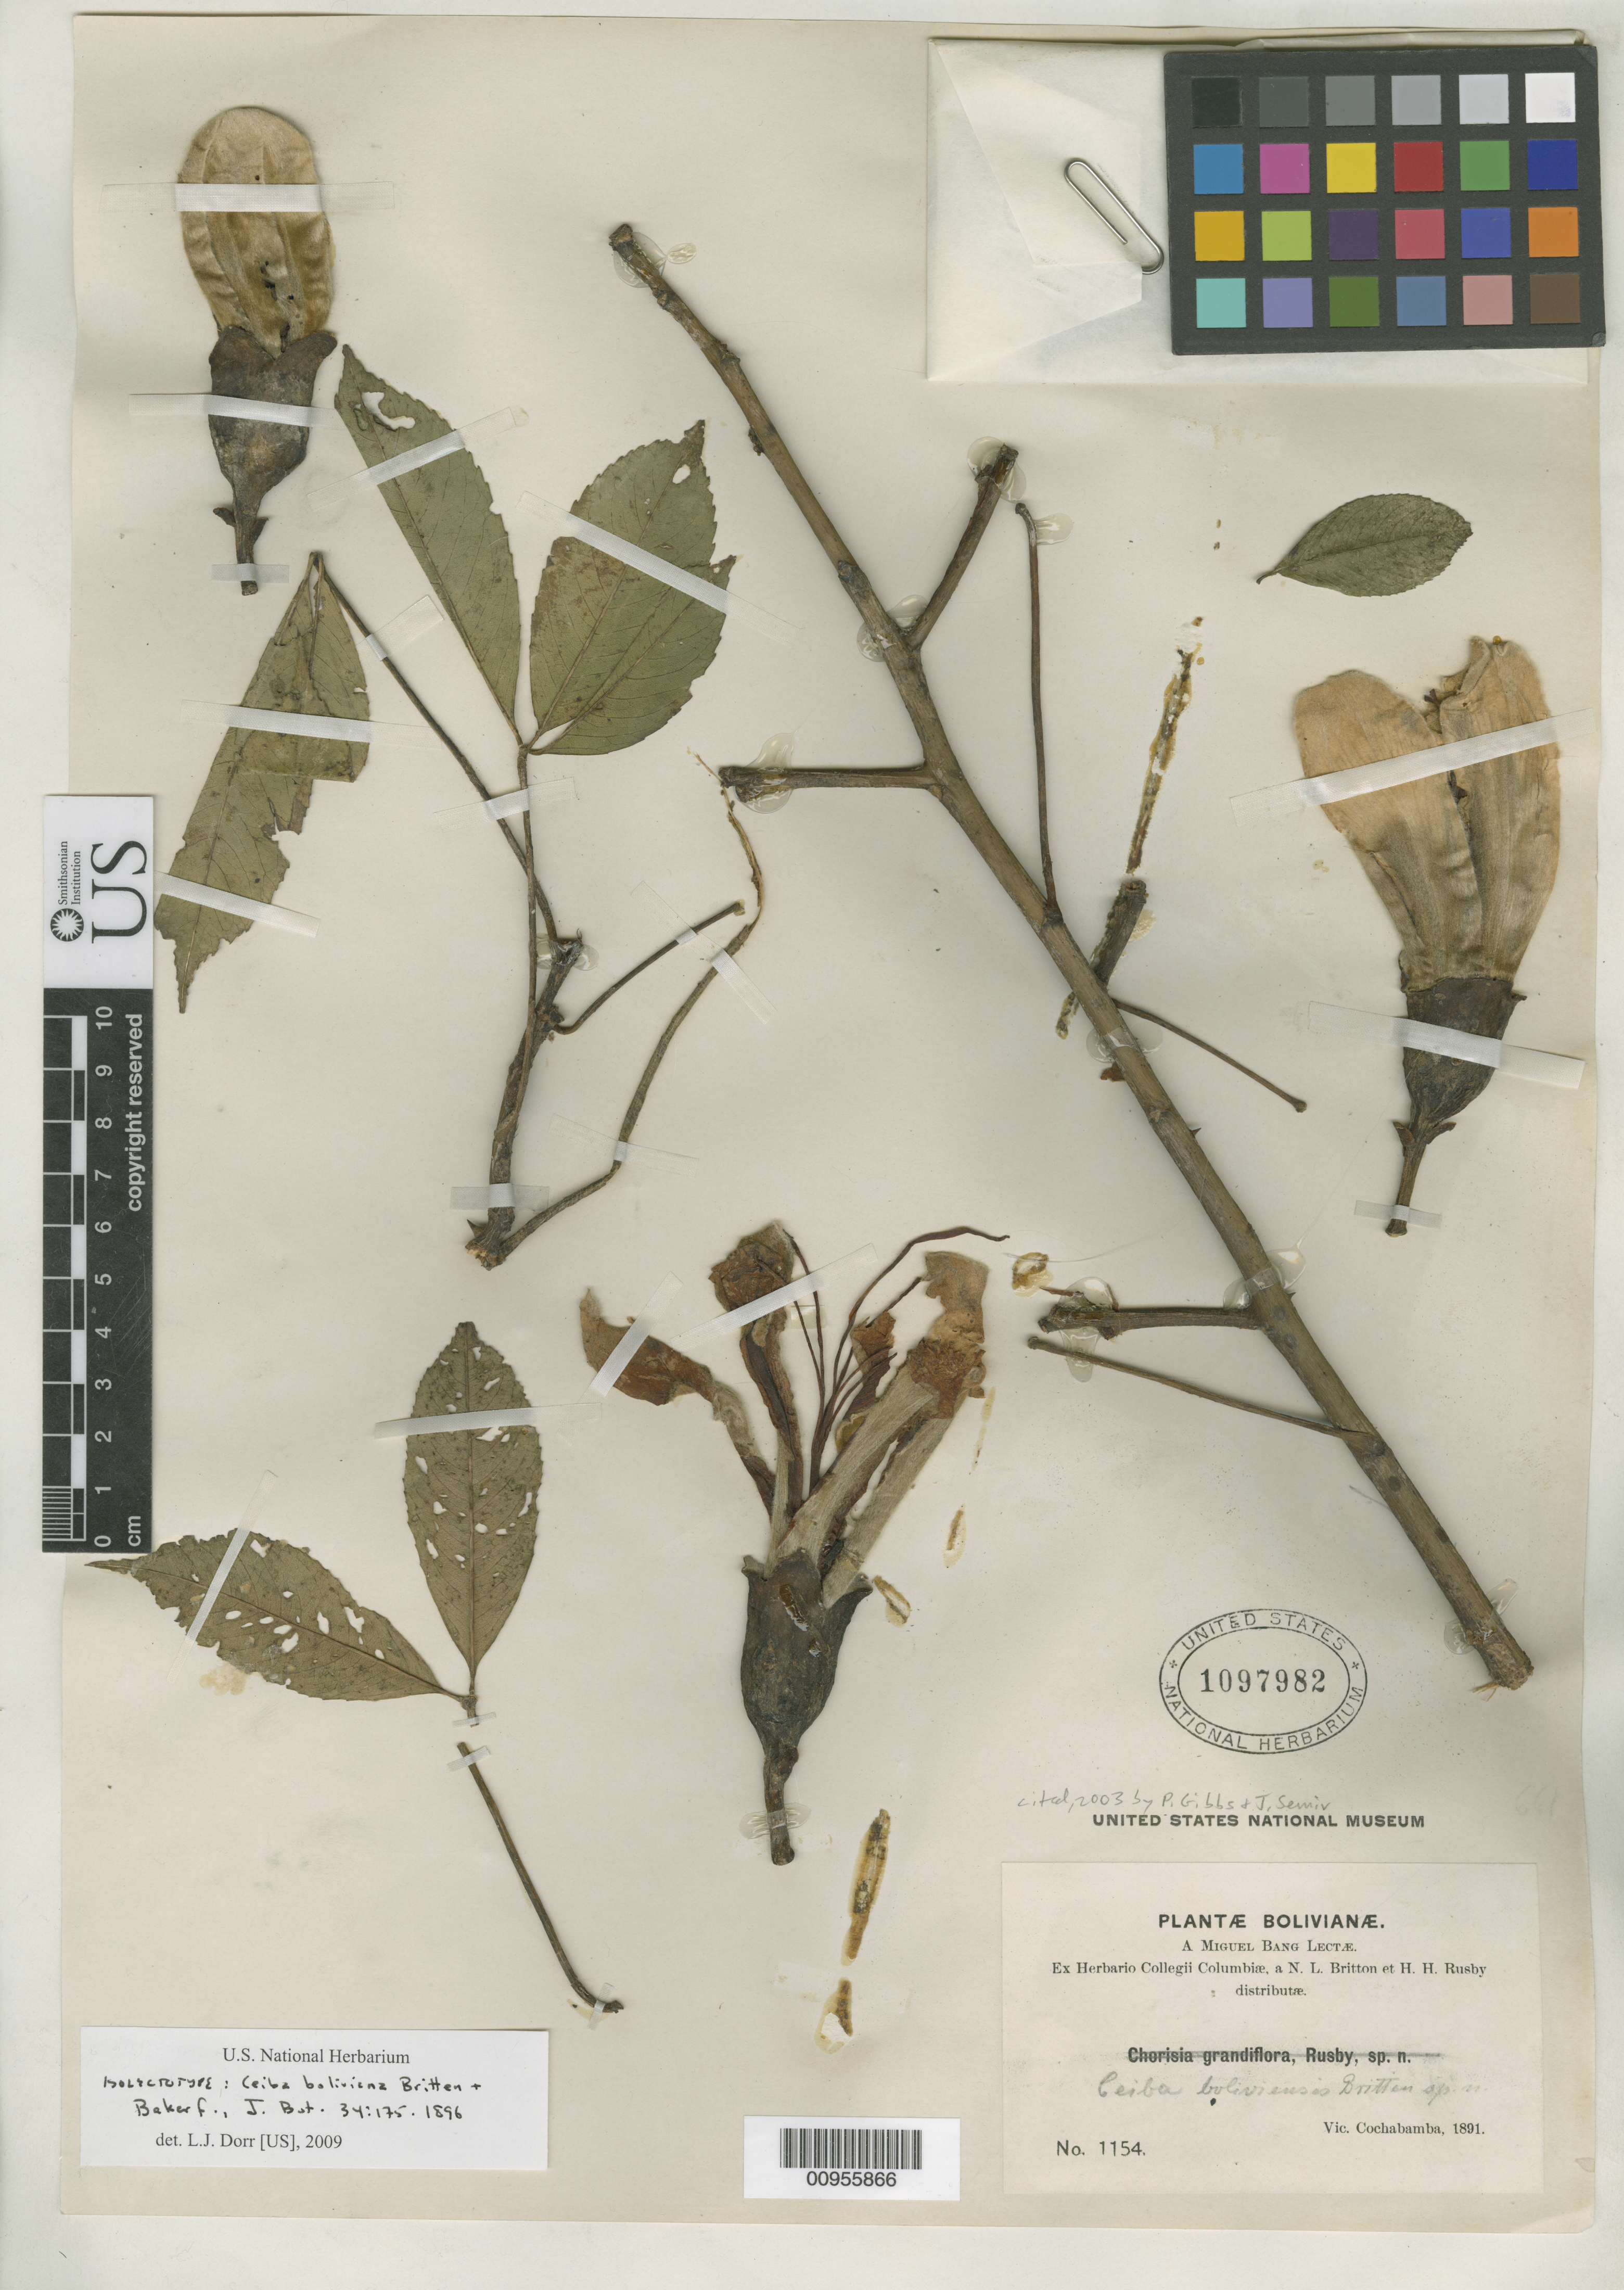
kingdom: Plantae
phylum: Tracheophyta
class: Magnoliopsida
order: Malvales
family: Malvaceae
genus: Ceiba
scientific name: Ceiba boliviana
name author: Britten & Baker f.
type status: Isolectotype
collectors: M. Bang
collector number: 1154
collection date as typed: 1891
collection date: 1891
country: Bolivia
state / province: Cochabamba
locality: Vic. Cochabamba.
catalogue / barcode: US 1097982